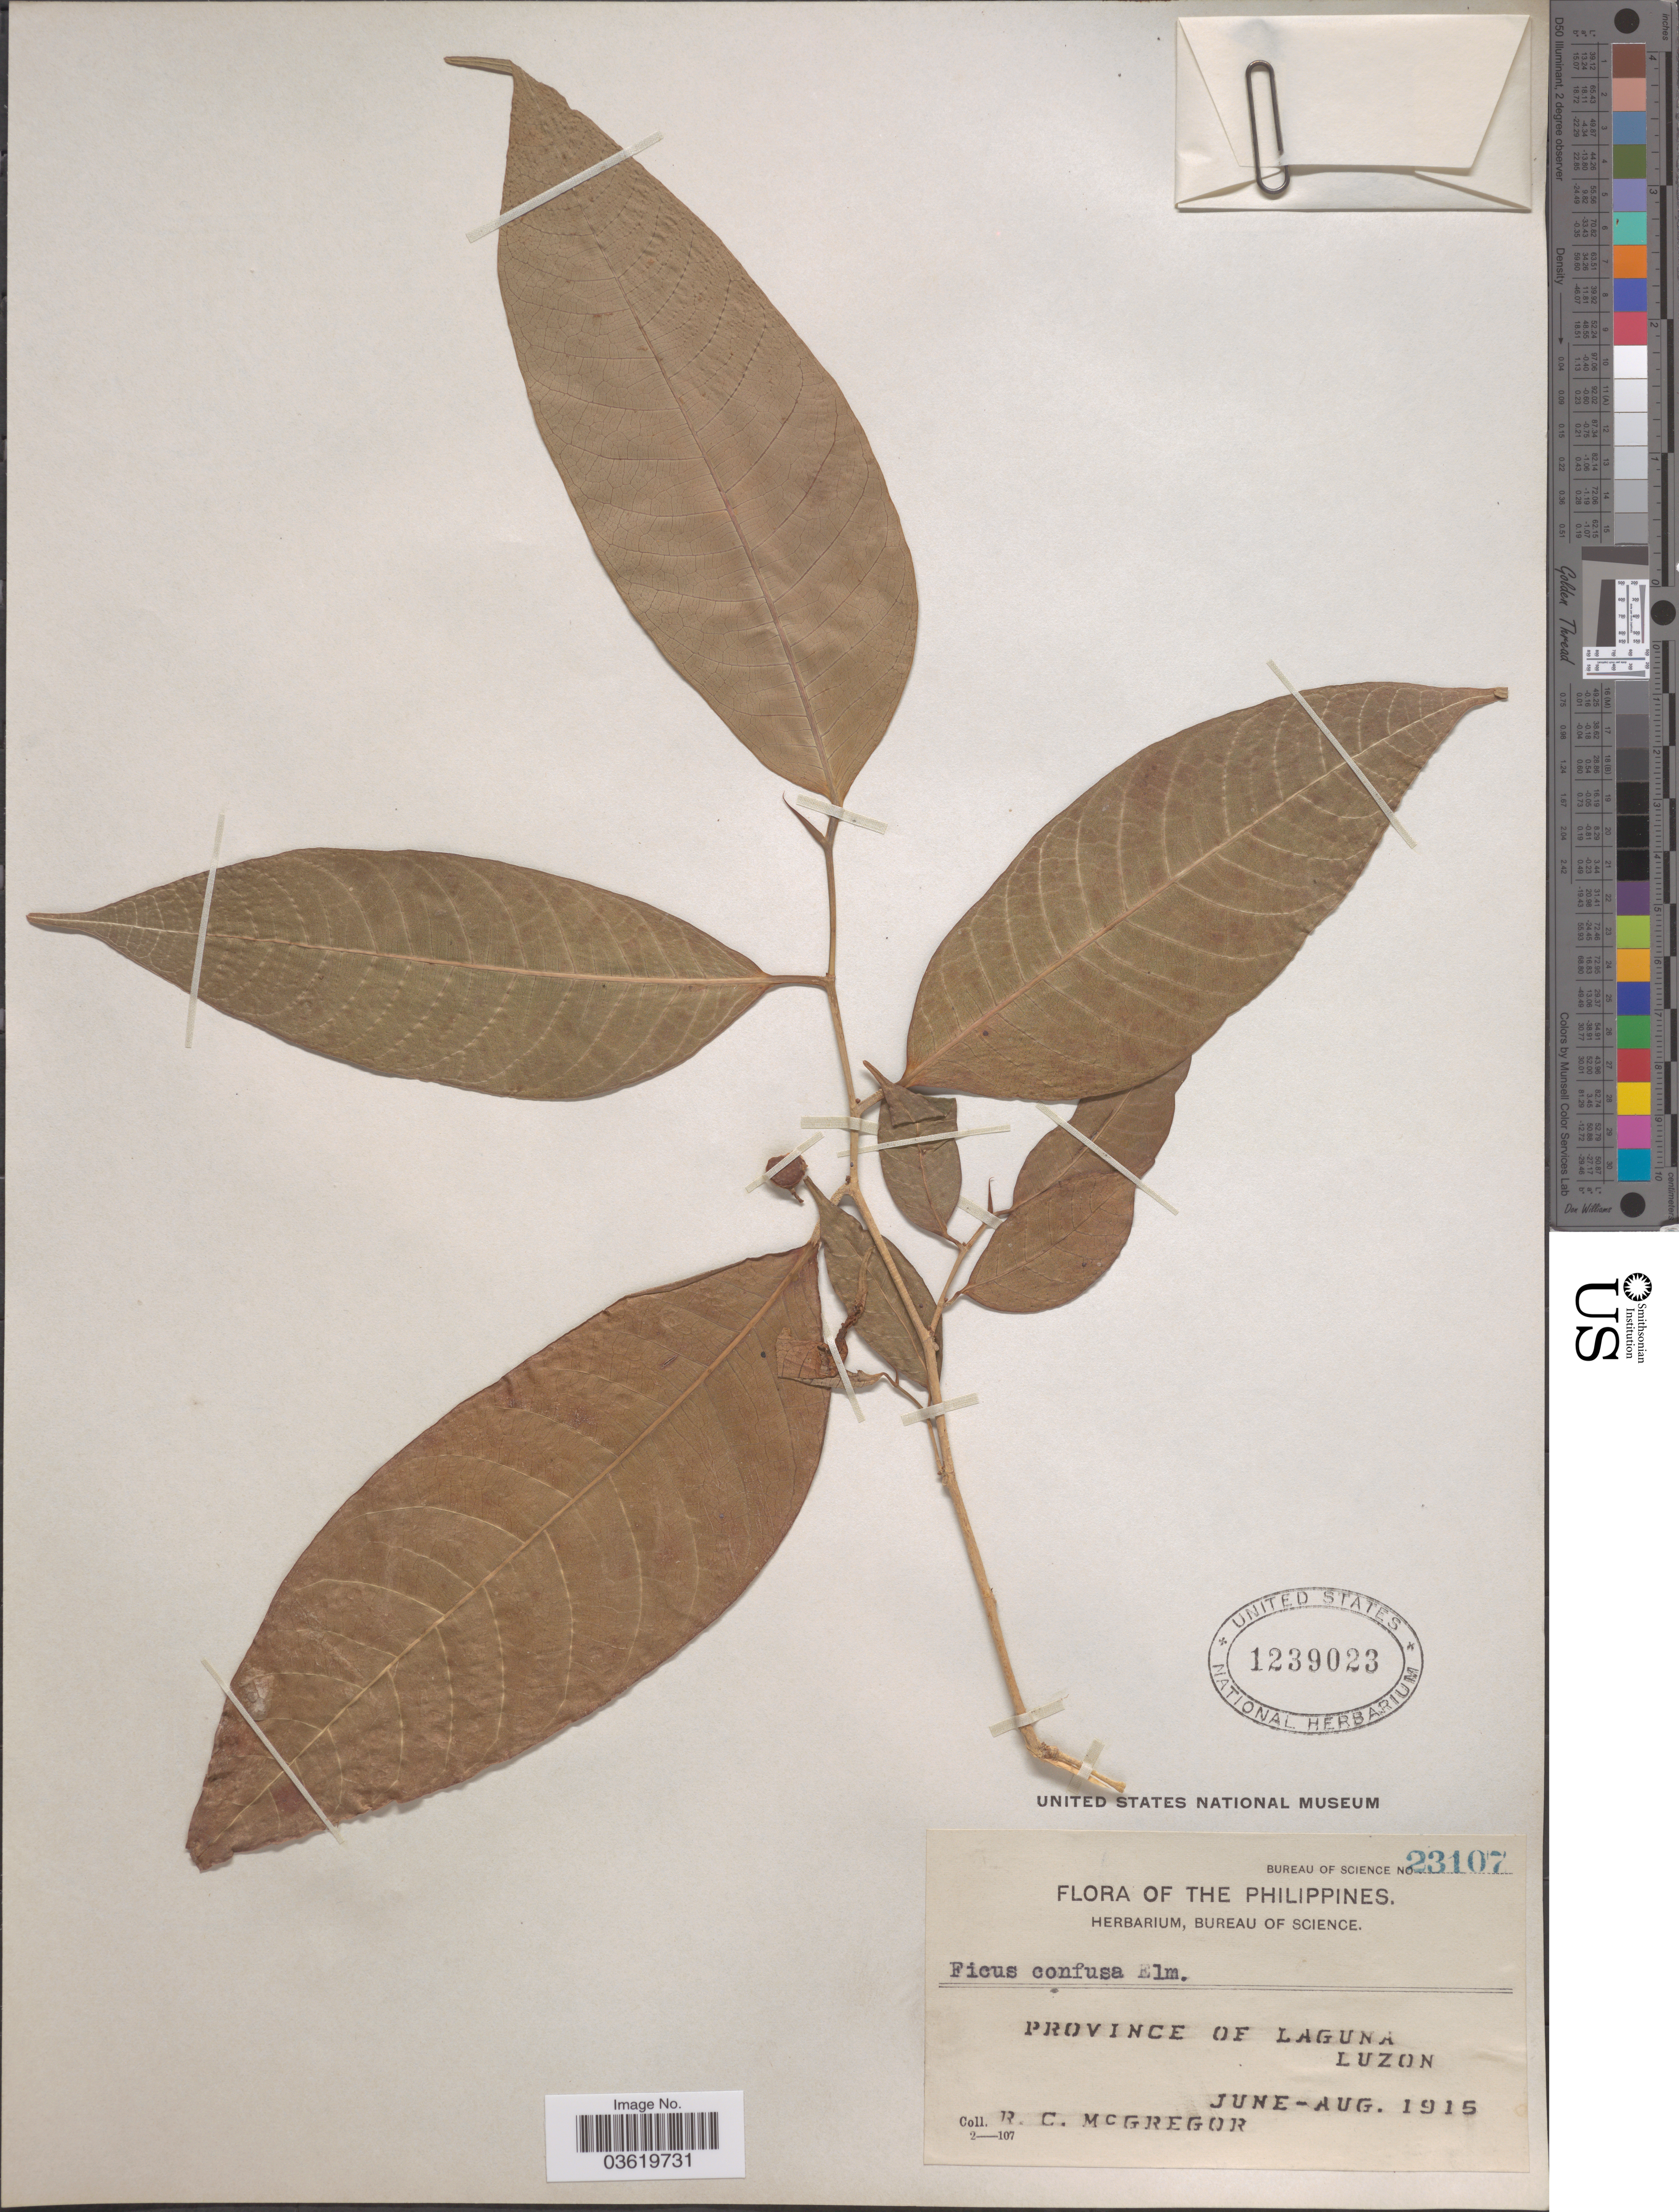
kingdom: Plantae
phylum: Tracheophyta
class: Magnoliopsida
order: Rosales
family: Moraceae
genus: Ficus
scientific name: Ficus subulata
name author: Blume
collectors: R. C. McGregor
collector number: Bureau of Science 23107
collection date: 1915-06/1915-08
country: Philippines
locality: Province of Laguna. Luzon.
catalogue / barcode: US 1239023